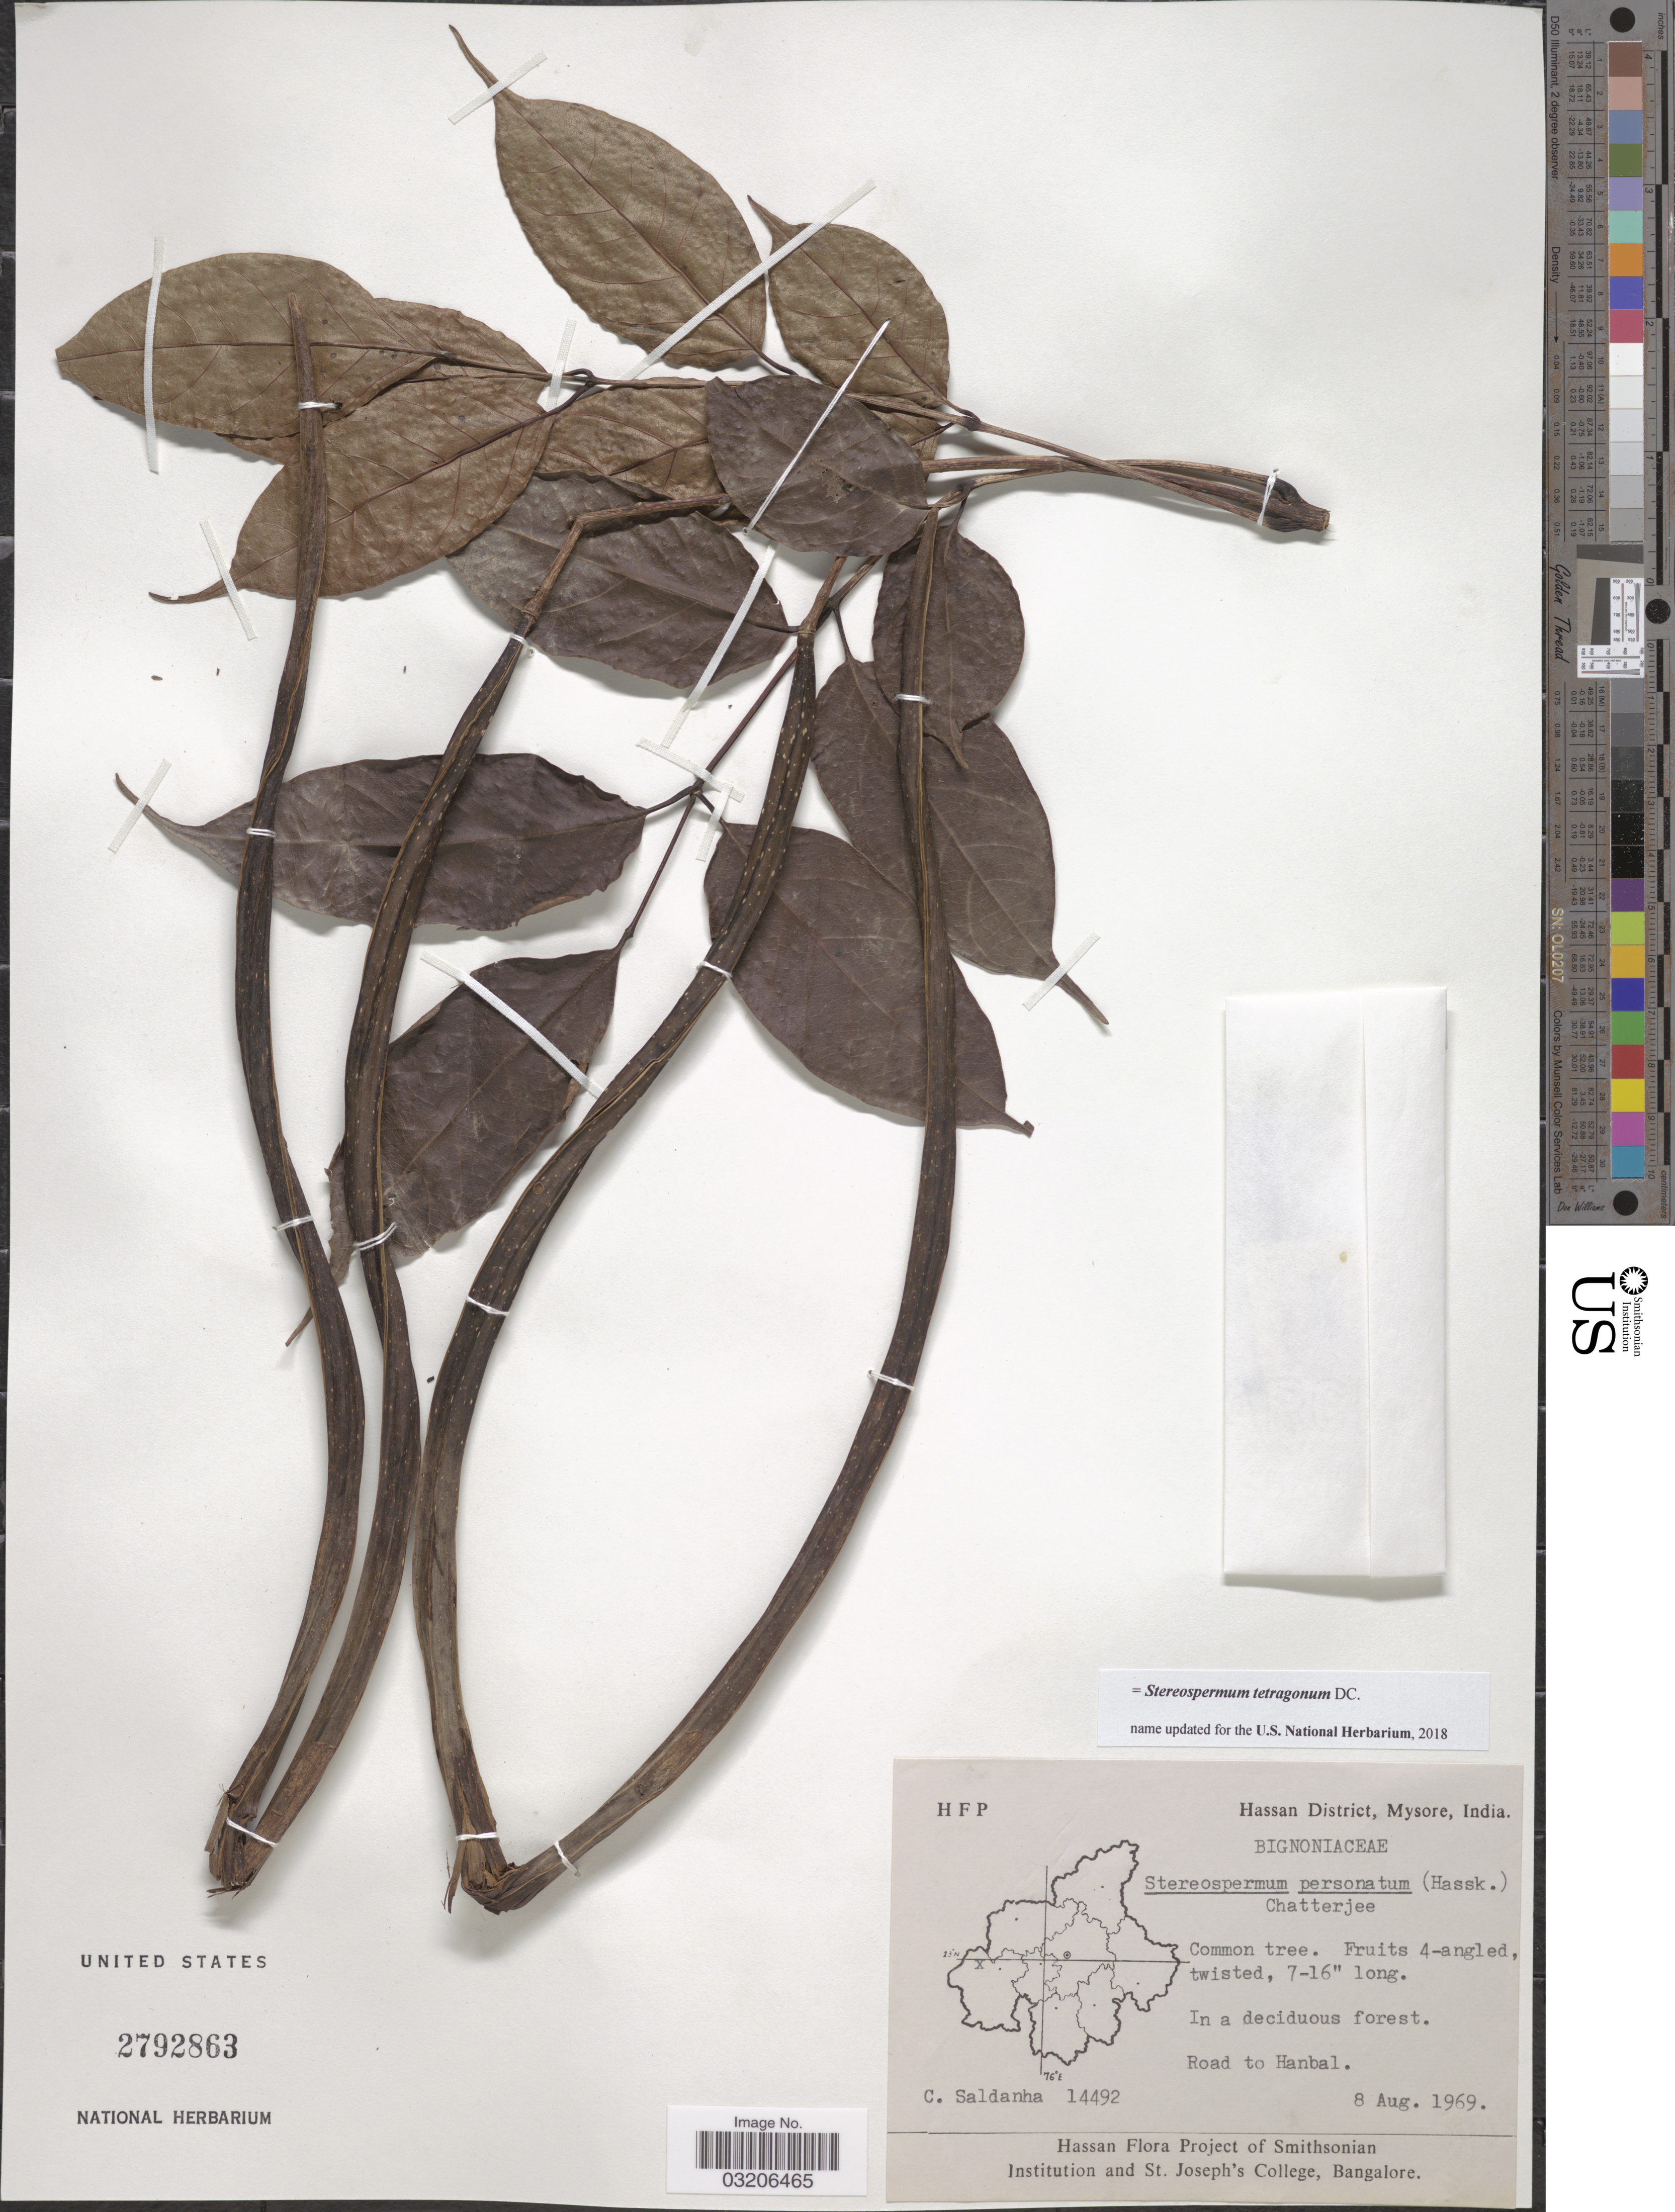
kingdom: Plantae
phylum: Tracheophyta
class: Magnoliopsida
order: Lamiales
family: Bignoniaceae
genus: Stereospermum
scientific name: Stereospermum tetragonum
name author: DC.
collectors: C. Saldanha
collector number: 14492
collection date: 1969-08-08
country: India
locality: Hassan District, Mysore. Road to Hanbal.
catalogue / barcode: US 2792863